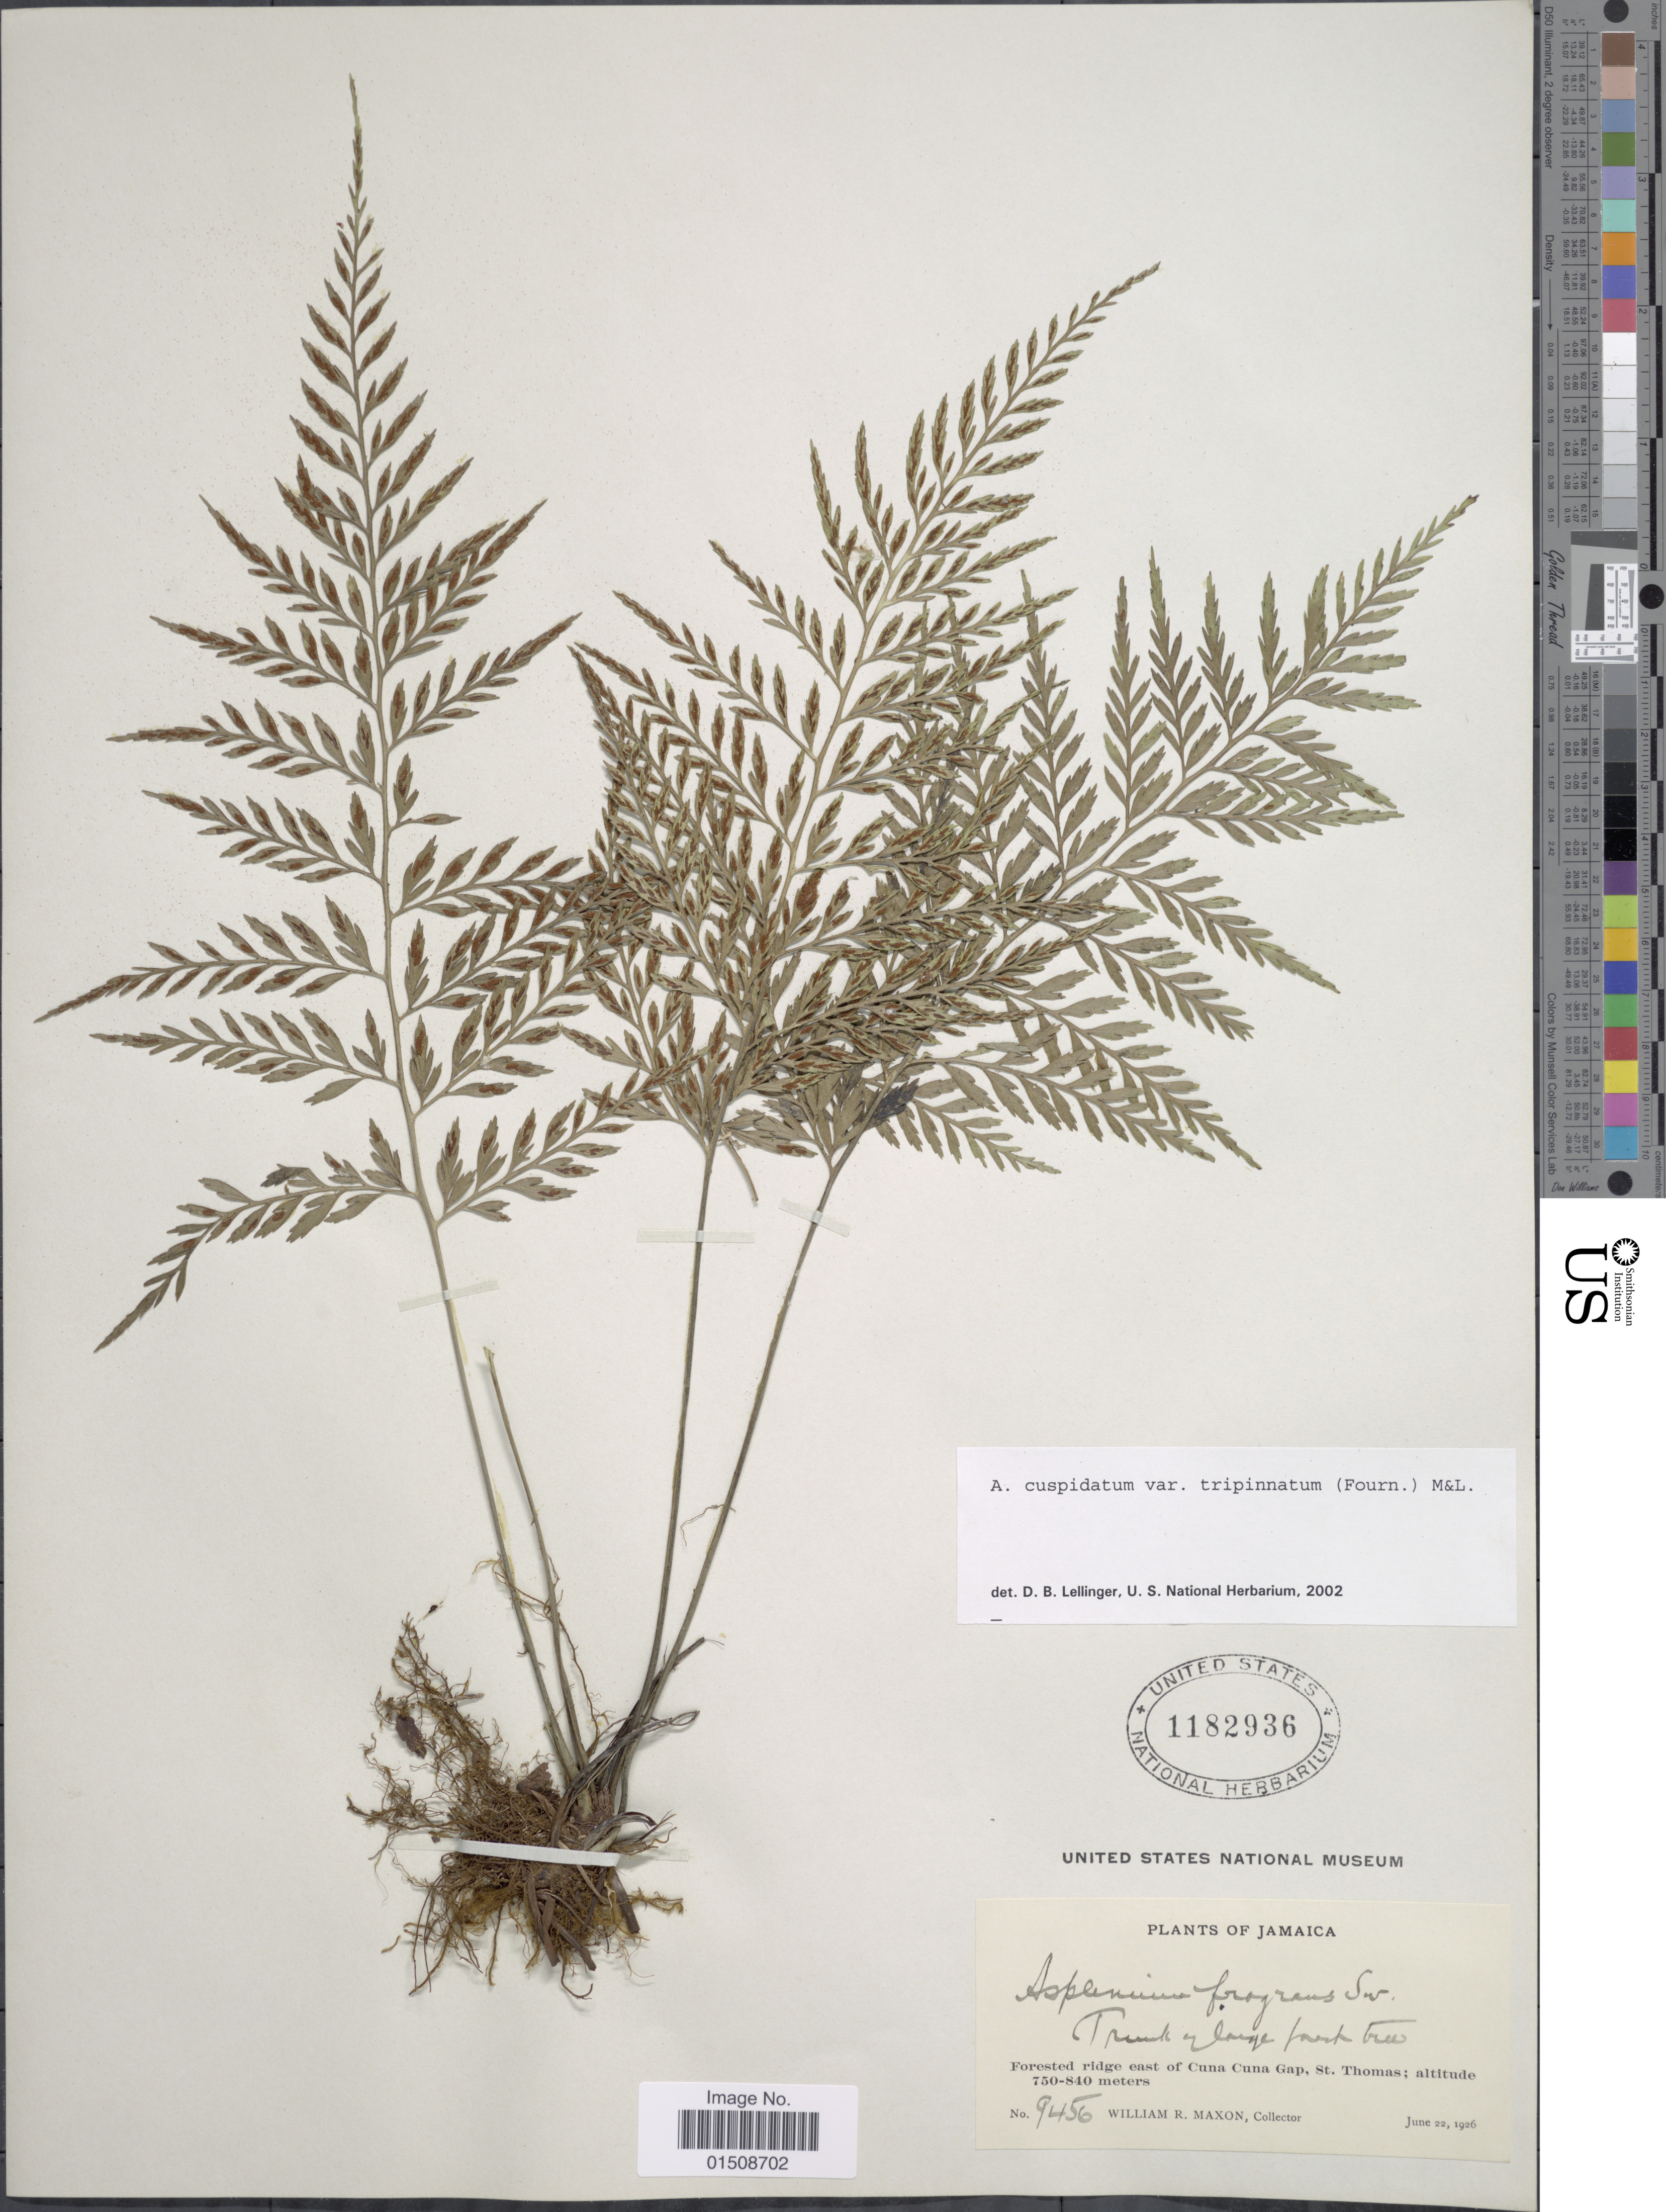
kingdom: Plantae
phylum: Tracheophyta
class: Polypodiopsida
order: Polypodiales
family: Aspleniaceae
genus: Asplenium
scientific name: Asplenium cuspidatum var. tripinnatum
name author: (E. Fourn.) C.V. Morton & Lellinger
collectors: W. R. Maxon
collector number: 9456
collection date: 1926-06-22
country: Jamaica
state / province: Saint Thomas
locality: Forested ridge east of Cuna Cuna Gap, St. Thomas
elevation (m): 750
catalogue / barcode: US 1182936